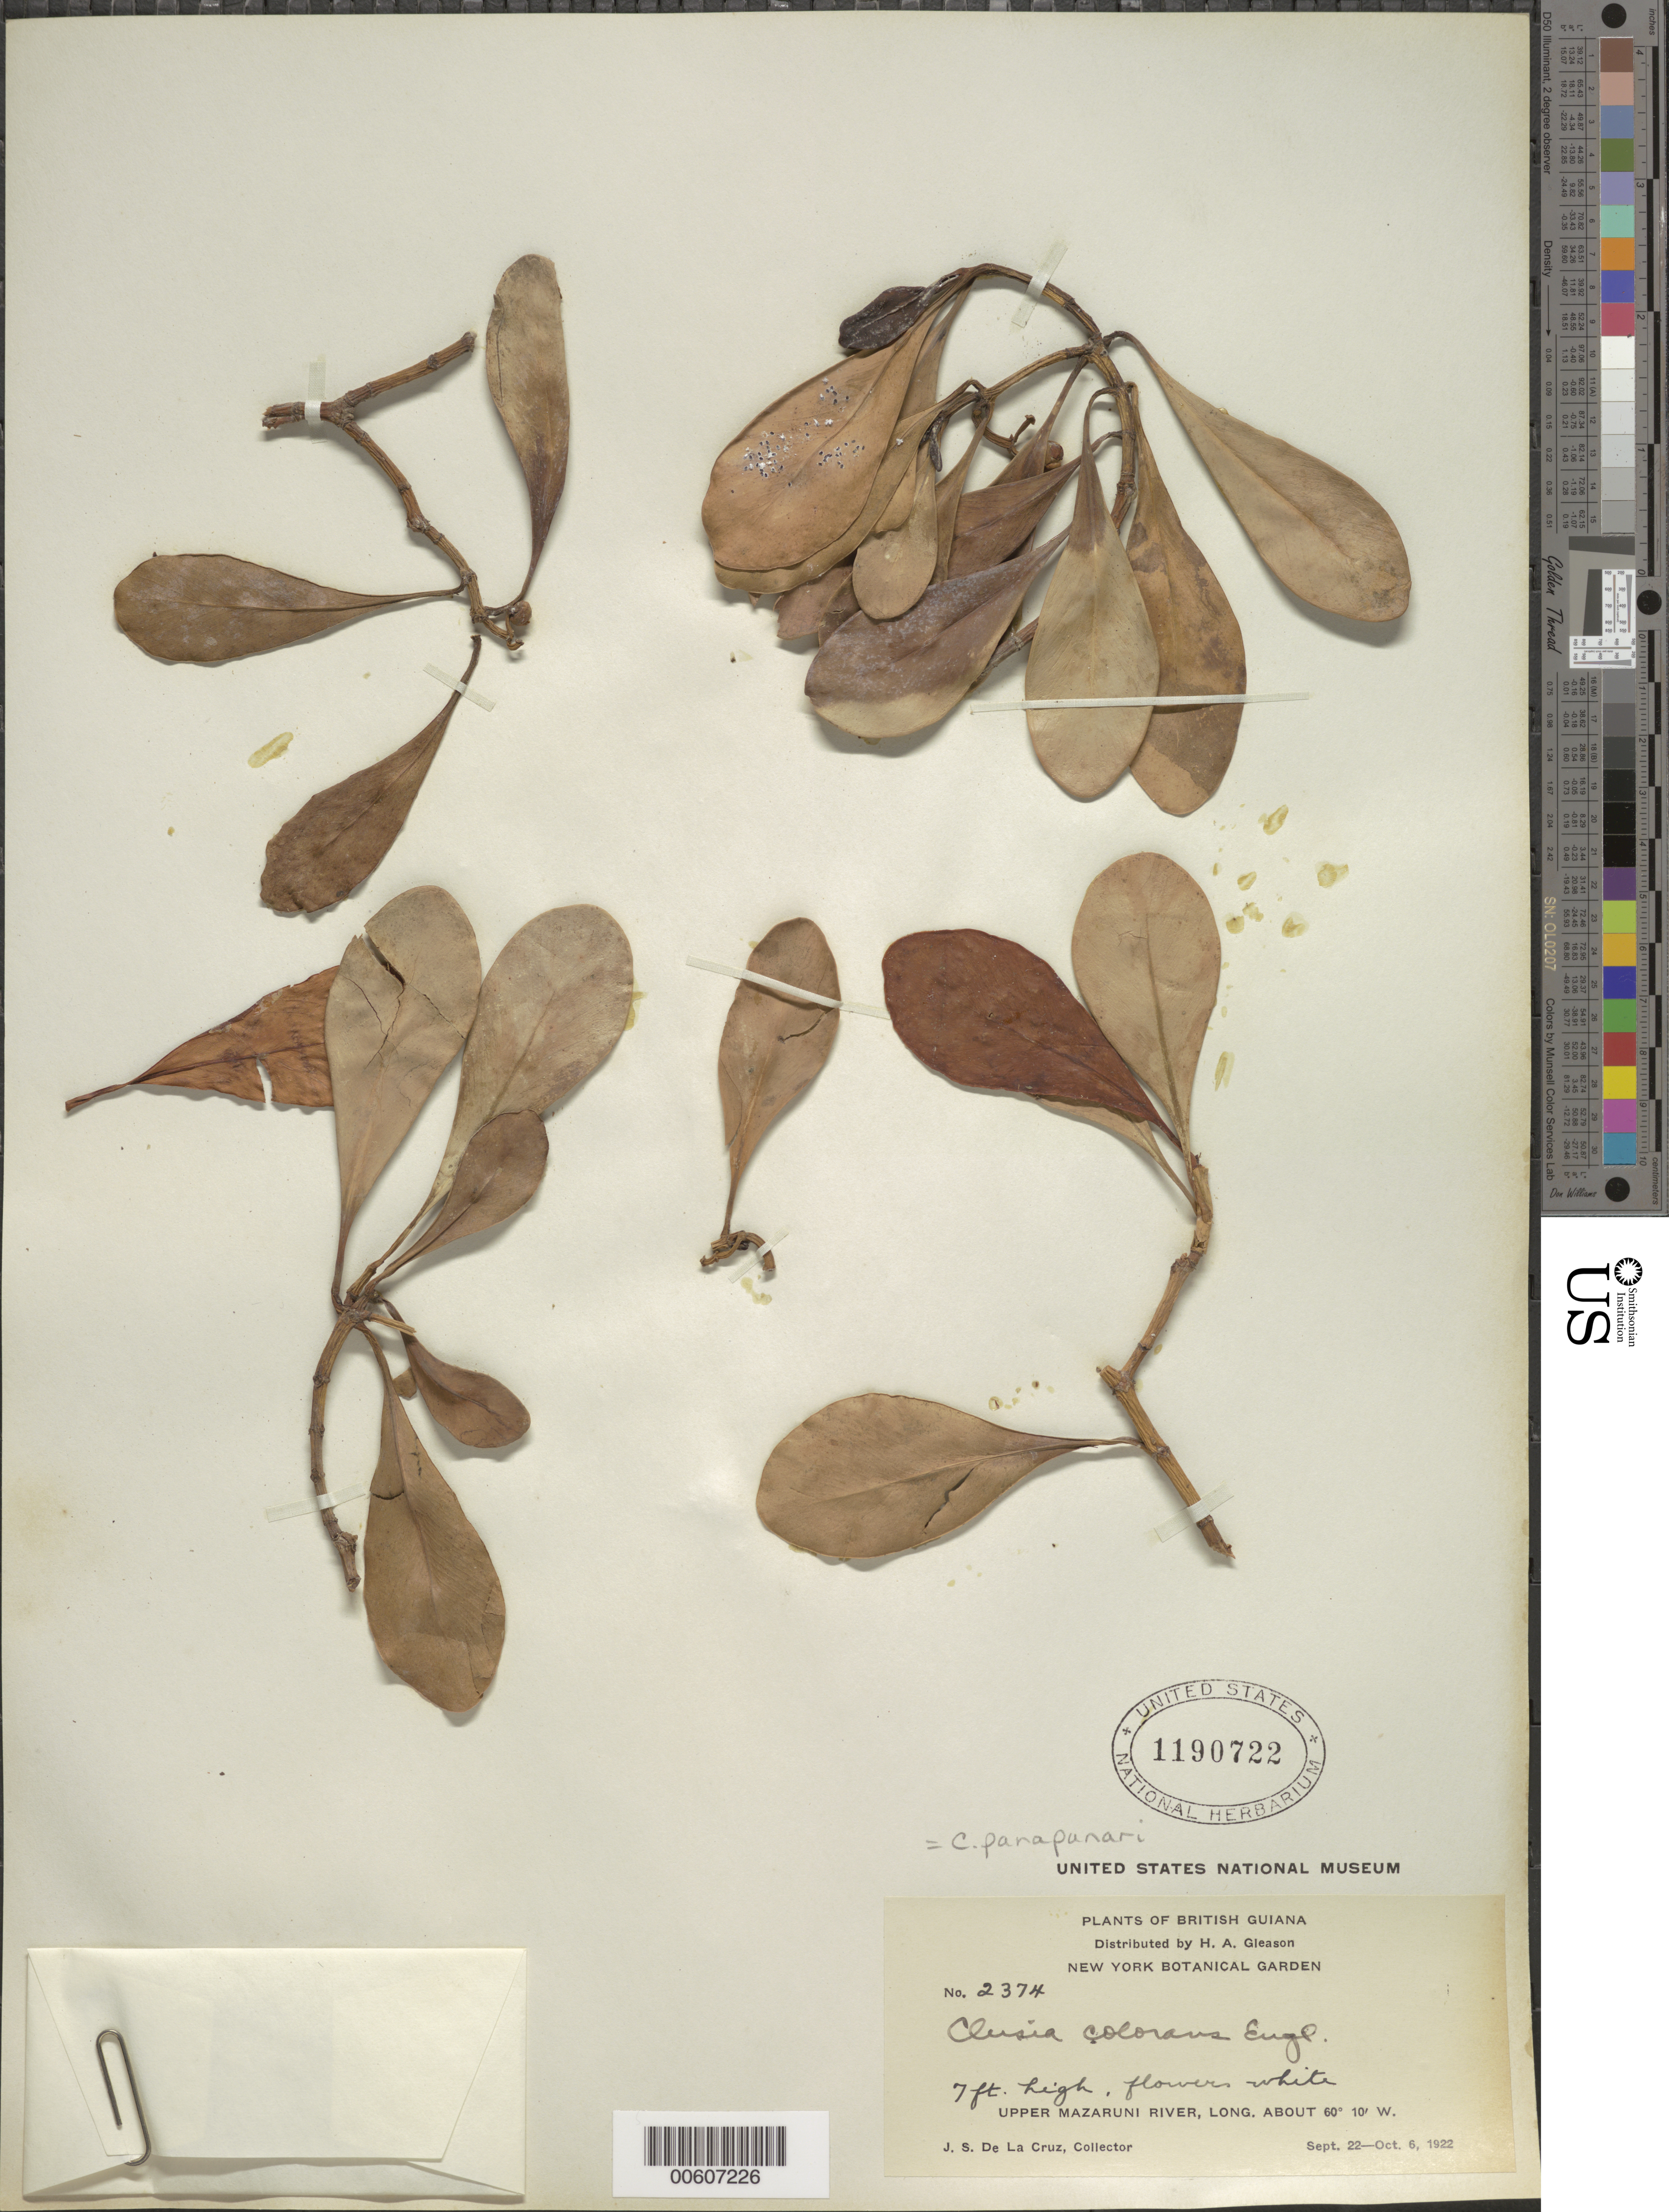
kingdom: Plantae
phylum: Tracheophyta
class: Magnoliopsida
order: Malpighiales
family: Clusiaceae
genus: Clusia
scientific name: Clusia panapanari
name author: (Aubl.) Choisy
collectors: J. S. de la Cruz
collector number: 2374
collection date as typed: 22-Sep-22 to 6-Oct-22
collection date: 1922-09-22/1922-10-06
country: Guyana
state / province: Cuyuni-Mazaruni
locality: Upper Mazaruni R.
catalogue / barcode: US 1190722